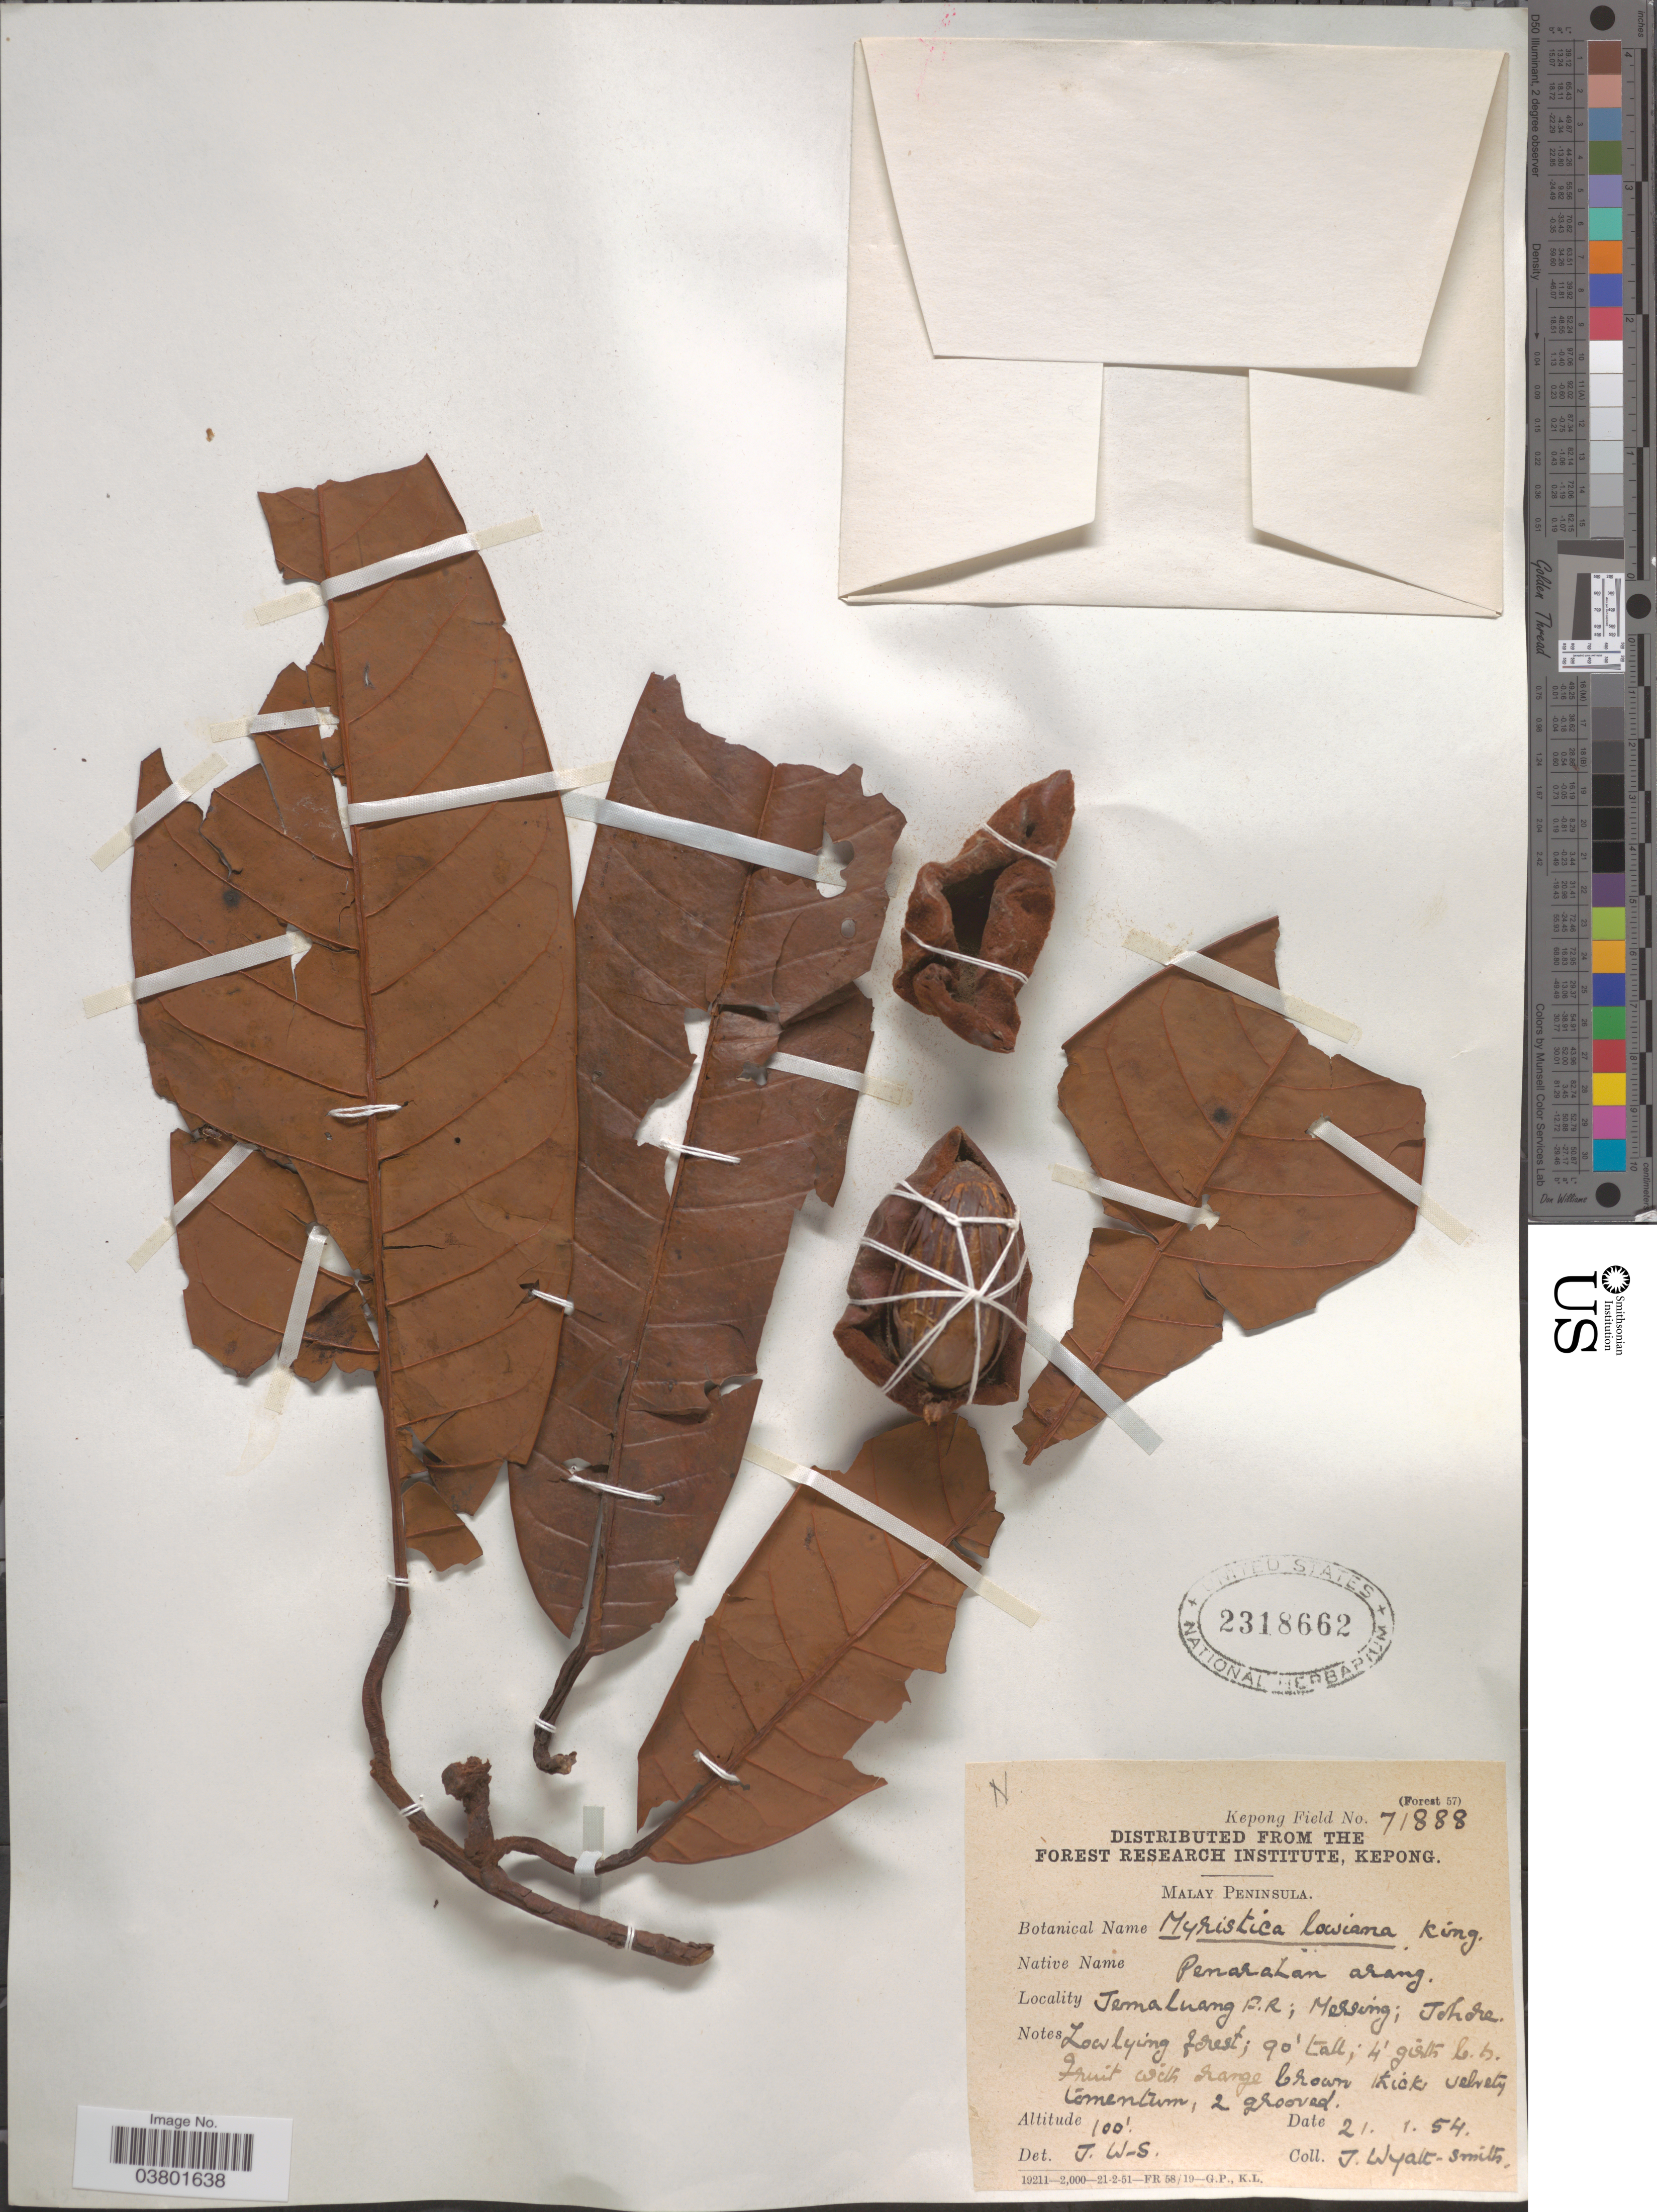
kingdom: Plantae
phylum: Tracheophyta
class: Magnoliopsida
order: Magnoliales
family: Myristicaceae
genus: Myristica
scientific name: Myristica lowiana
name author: King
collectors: J. Wyatt-Smith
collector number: Kepong Field 71888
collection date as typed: Transcribed d/m/y: 21/1/54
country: Malaysia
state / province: Johor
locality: Malay Peninsula. Jemaluang F.R; Mersing; Johore.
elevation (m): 30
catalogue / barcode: US 2318662